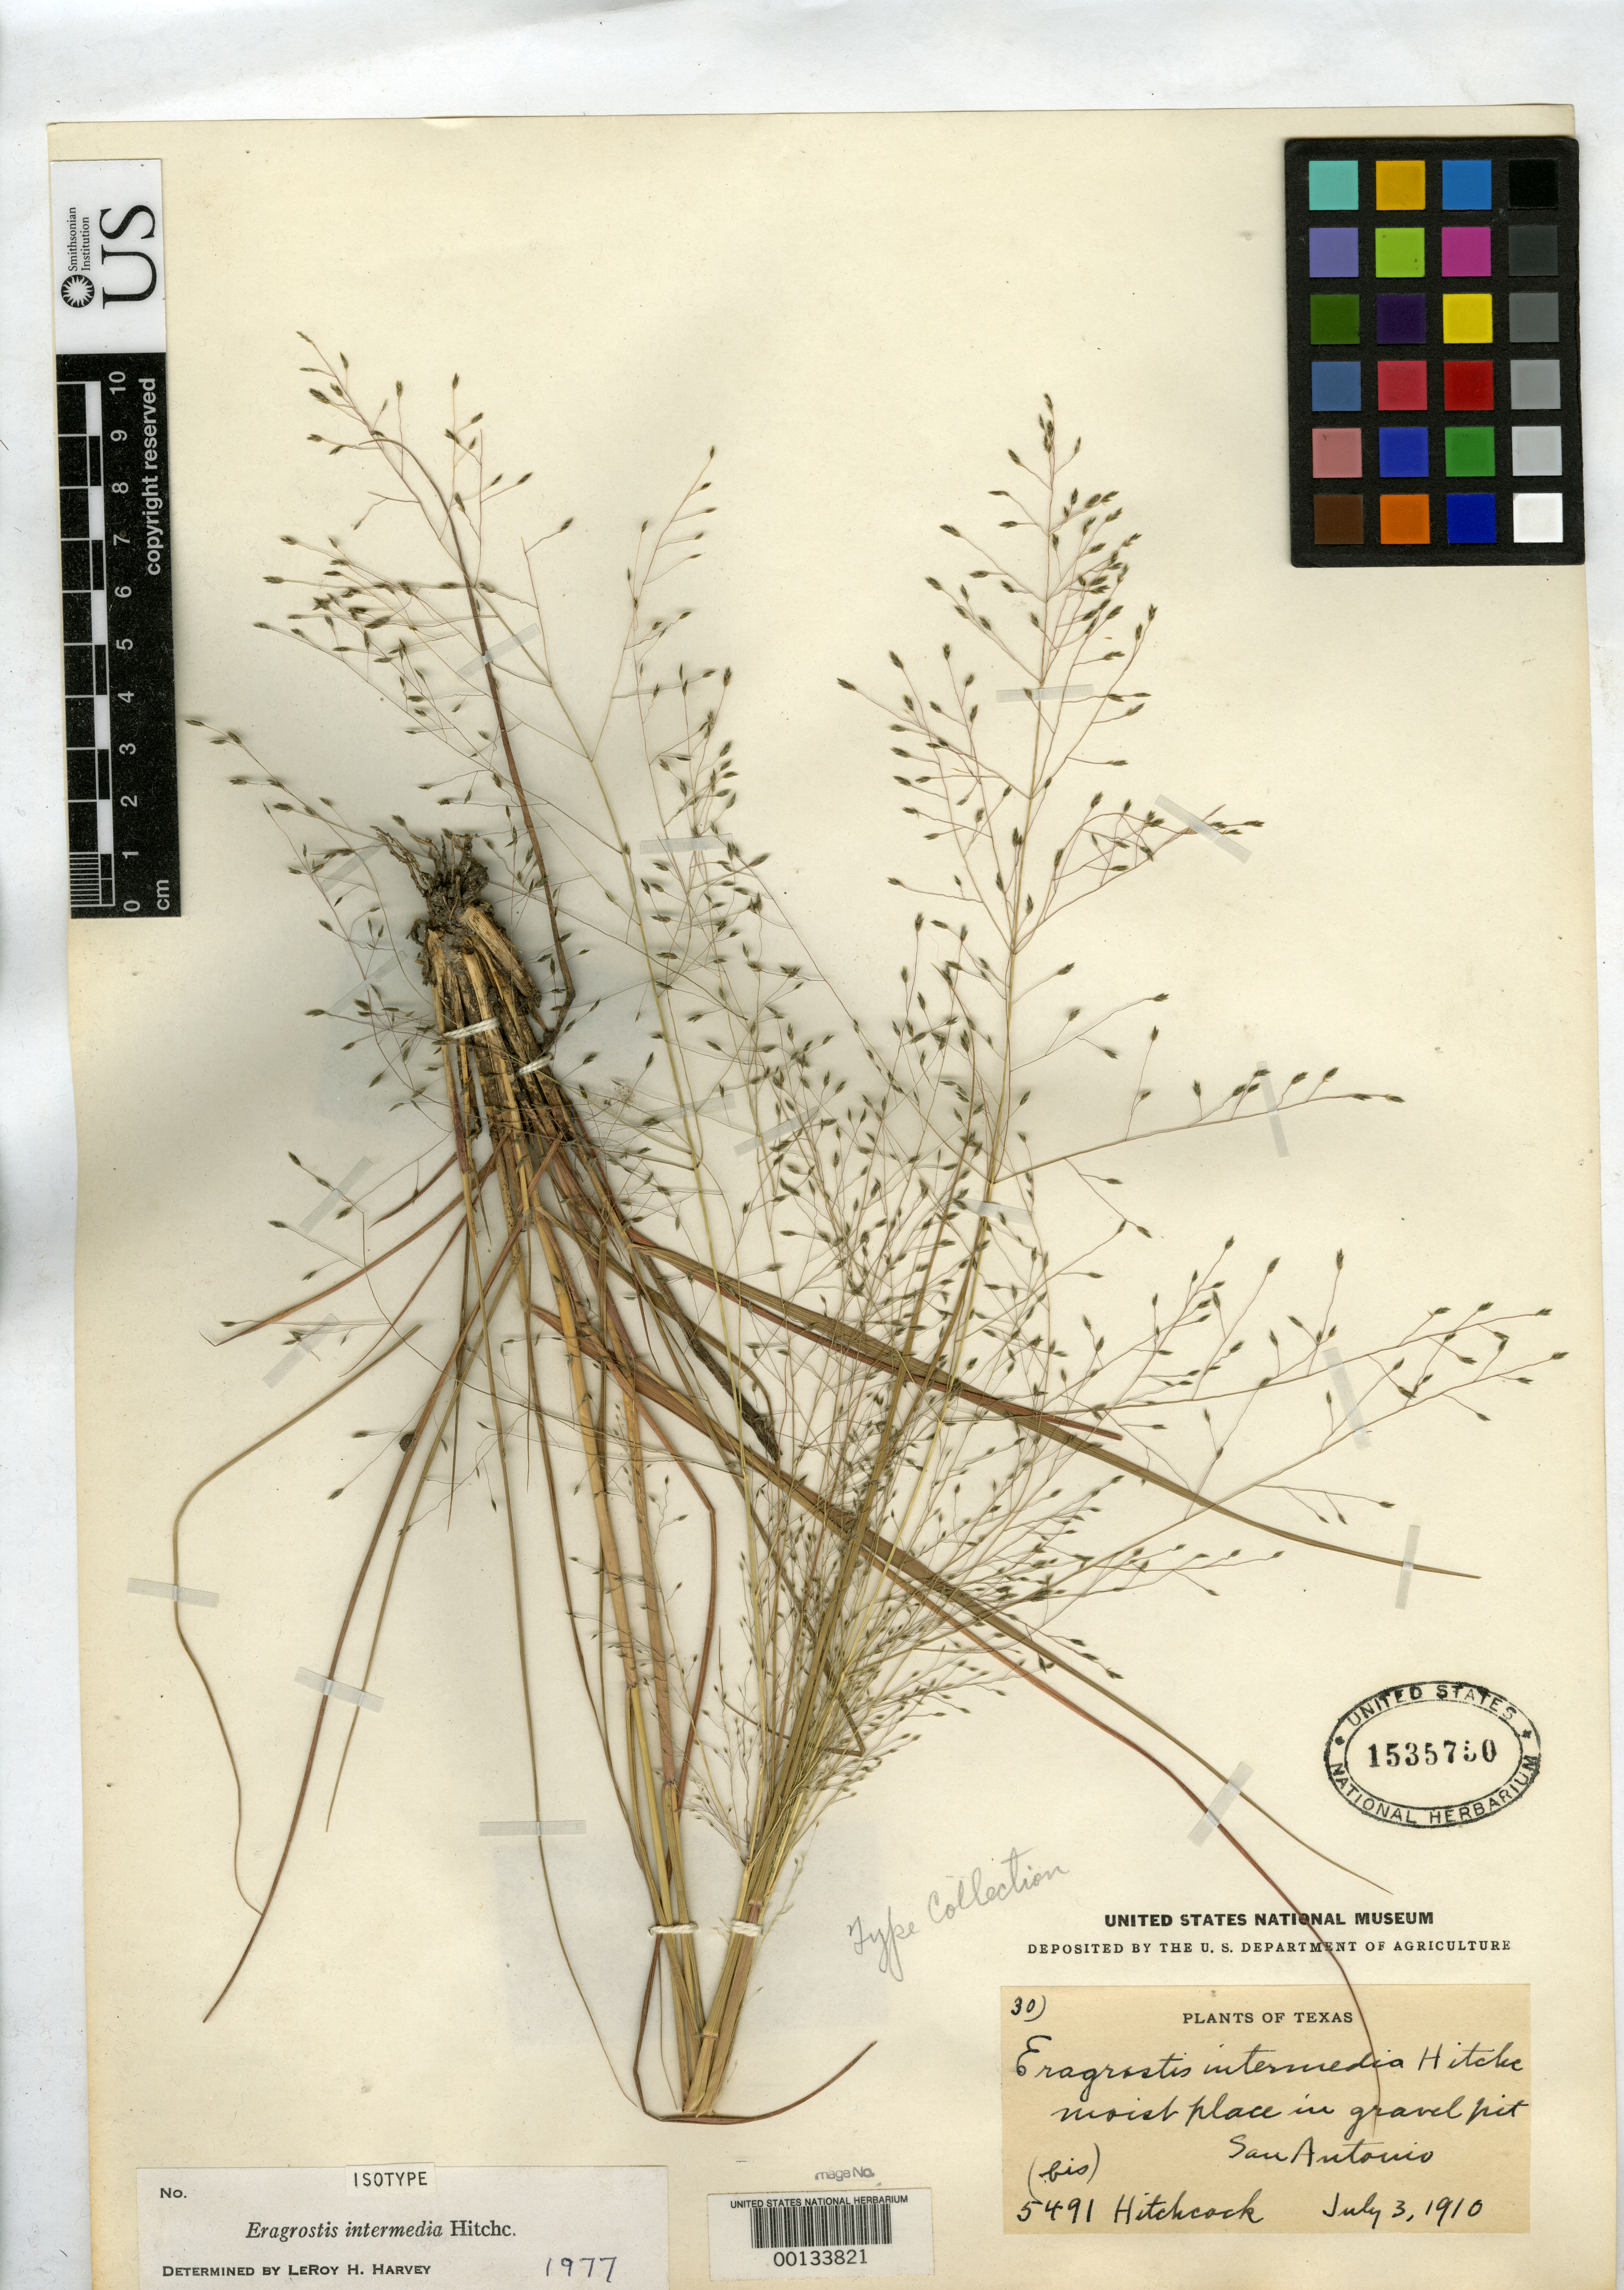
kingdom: Plantae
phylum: Tracheophyta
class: Liliopsida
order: Poales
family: Poaceae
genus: Eragrostis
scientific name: Eragrostis intermedia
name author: Hitchc.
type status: Isotype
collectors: A. S. Hitchcock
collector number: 5491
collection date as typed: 03 Jul 1910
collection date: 1910-07-03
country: United States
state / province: Texas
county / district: Bexar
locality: Near San Antonio.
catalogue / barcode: US 1535750